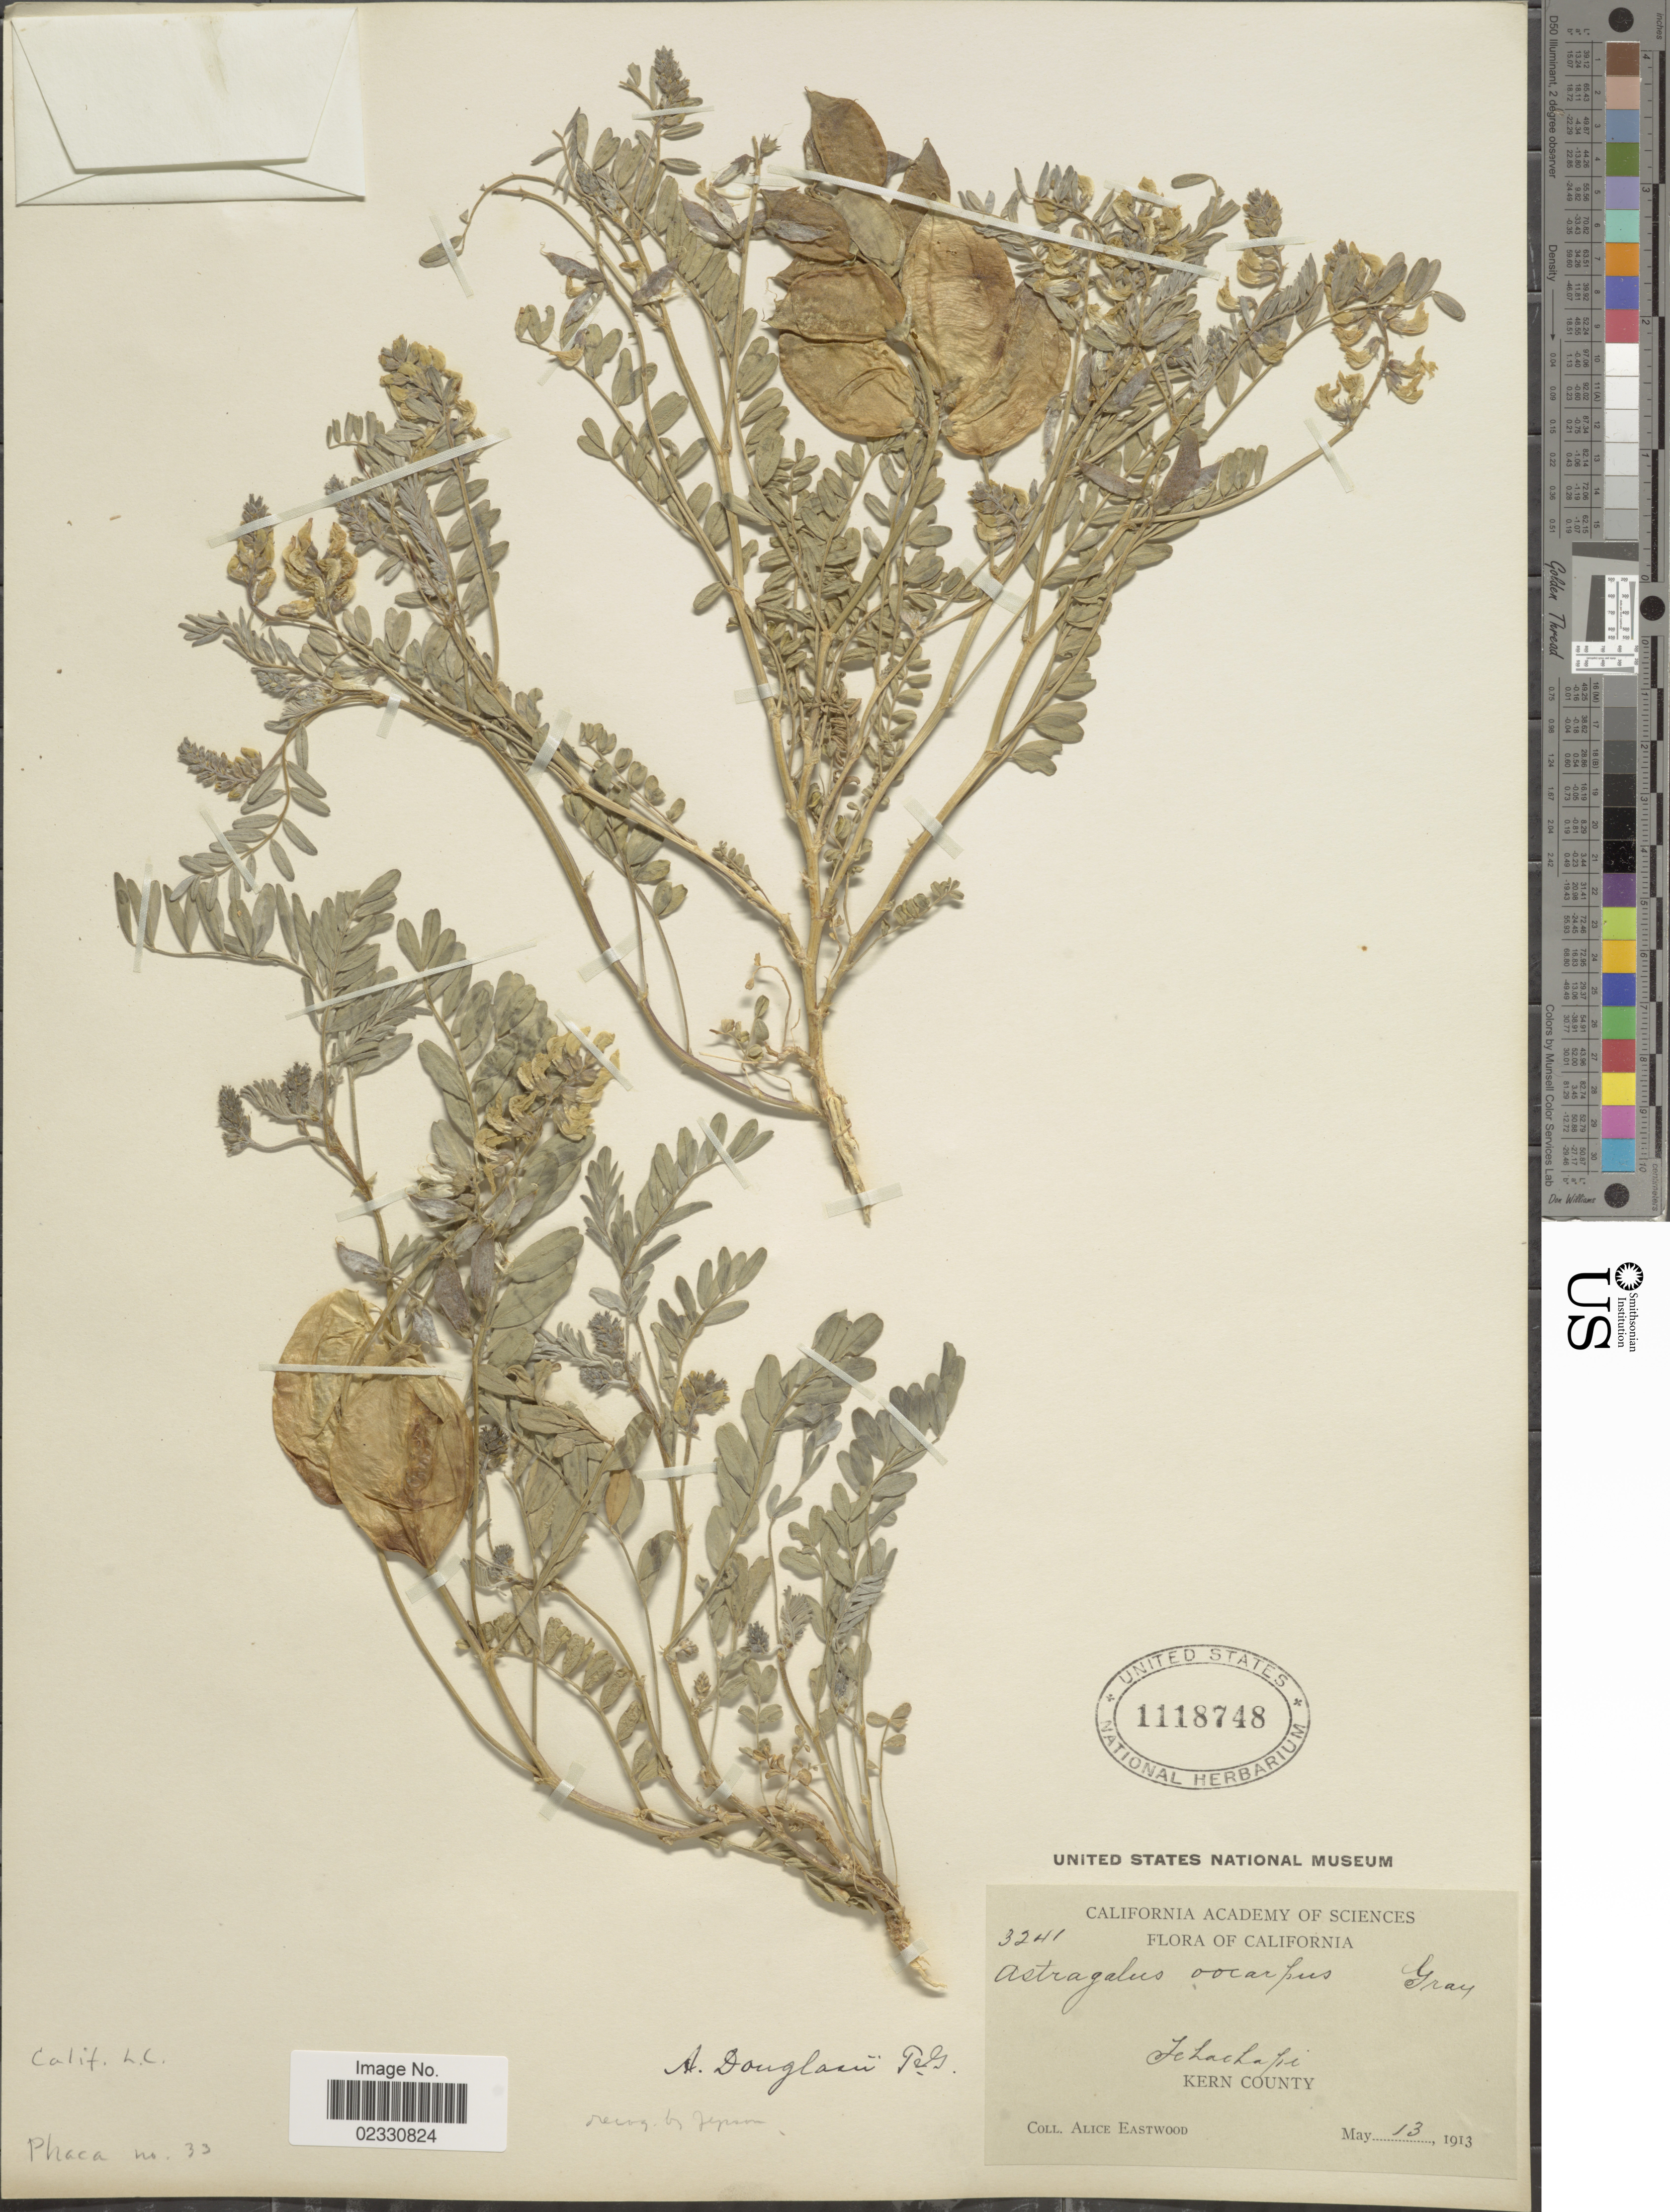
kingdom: Plantae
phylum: Tracheophyta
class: Magnoliopsida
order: Fabales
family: Fabaceae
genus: Astragalus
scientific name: Astragalus douglasii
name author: (Torr. & A. Gray) A. Gray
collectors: A. Eastwood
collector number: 3241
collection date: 1913-05-13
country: United States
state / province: California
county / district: Kern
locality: Tehachapi, Kern County.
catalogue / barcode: US 1118748